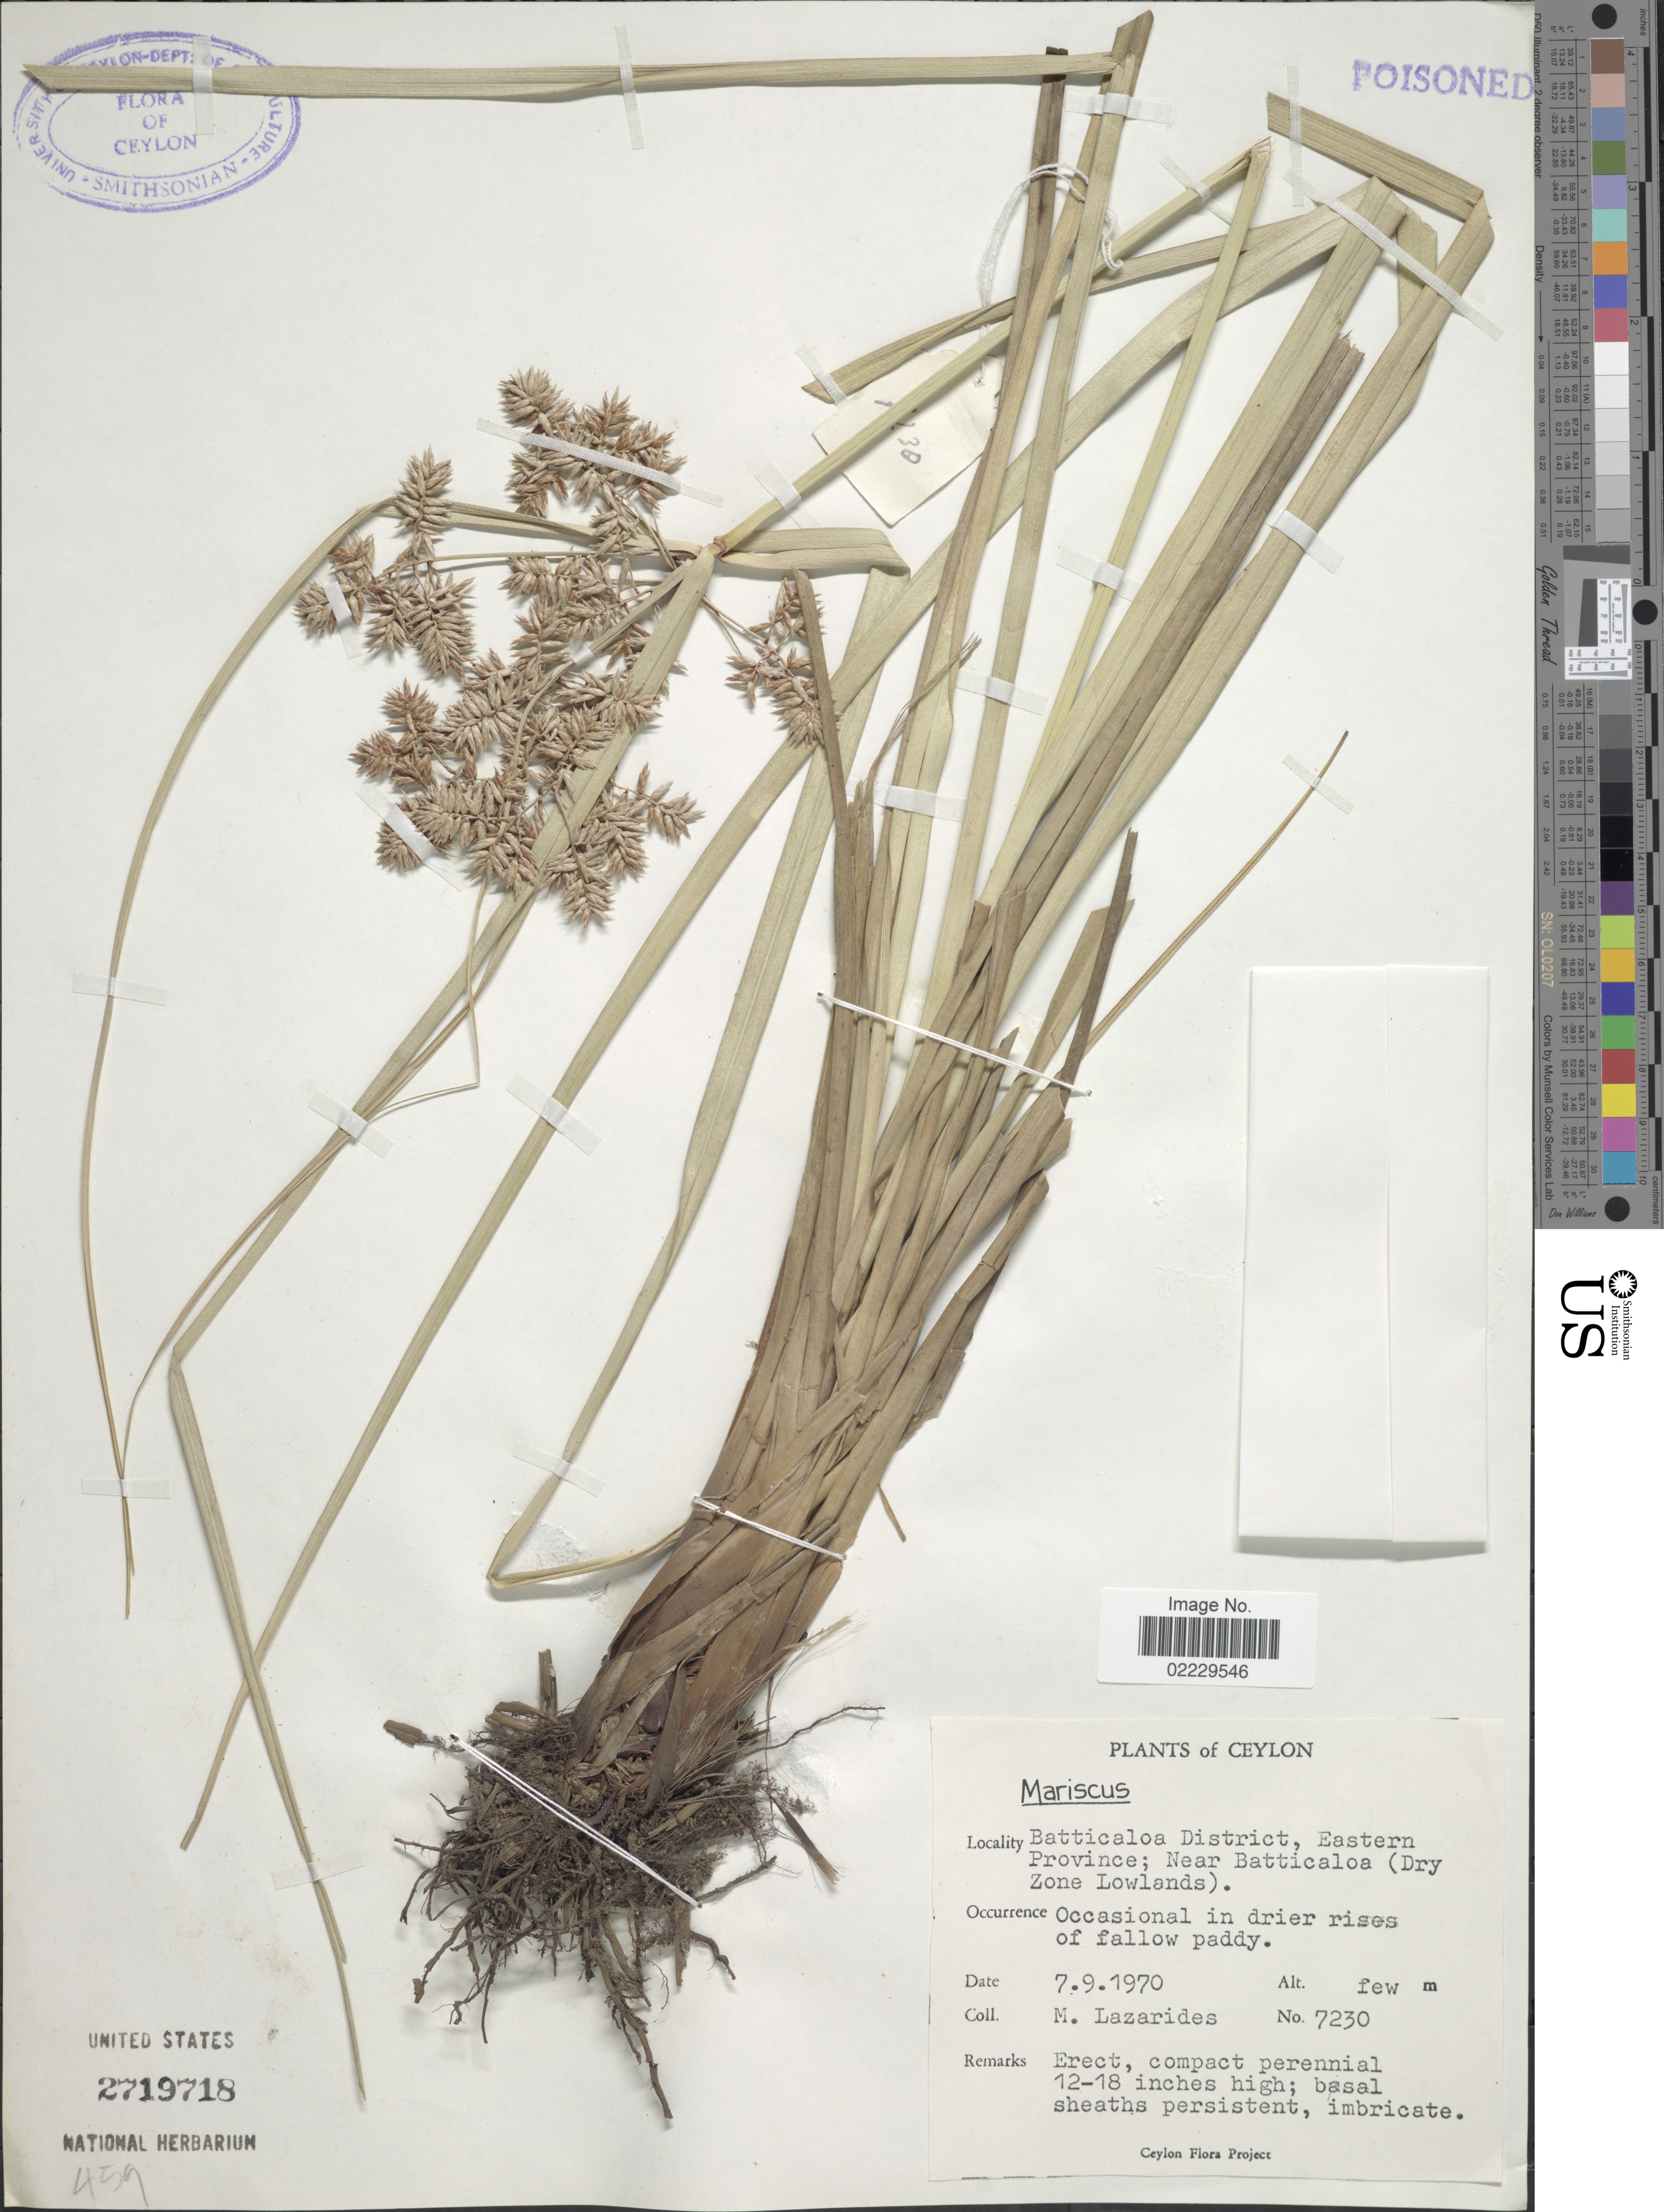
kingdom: Plantae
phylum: Tracheophyta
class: Liliopsida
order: Poales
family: Cyperaceae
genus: Cyperus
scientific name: Cyperus javanicus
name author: Houtt.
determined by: Strong, Mark T., (BOT), Smithsonian Institution - National Museum of Natural History (UNITED STATES)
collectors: M. Lazarides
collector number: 7230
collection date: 1970-09-07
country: Sri Lanka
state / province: Eastern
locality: Batticaloa District; near Batticaloa (Dry Zone lowlands)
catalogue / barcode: US 2719718